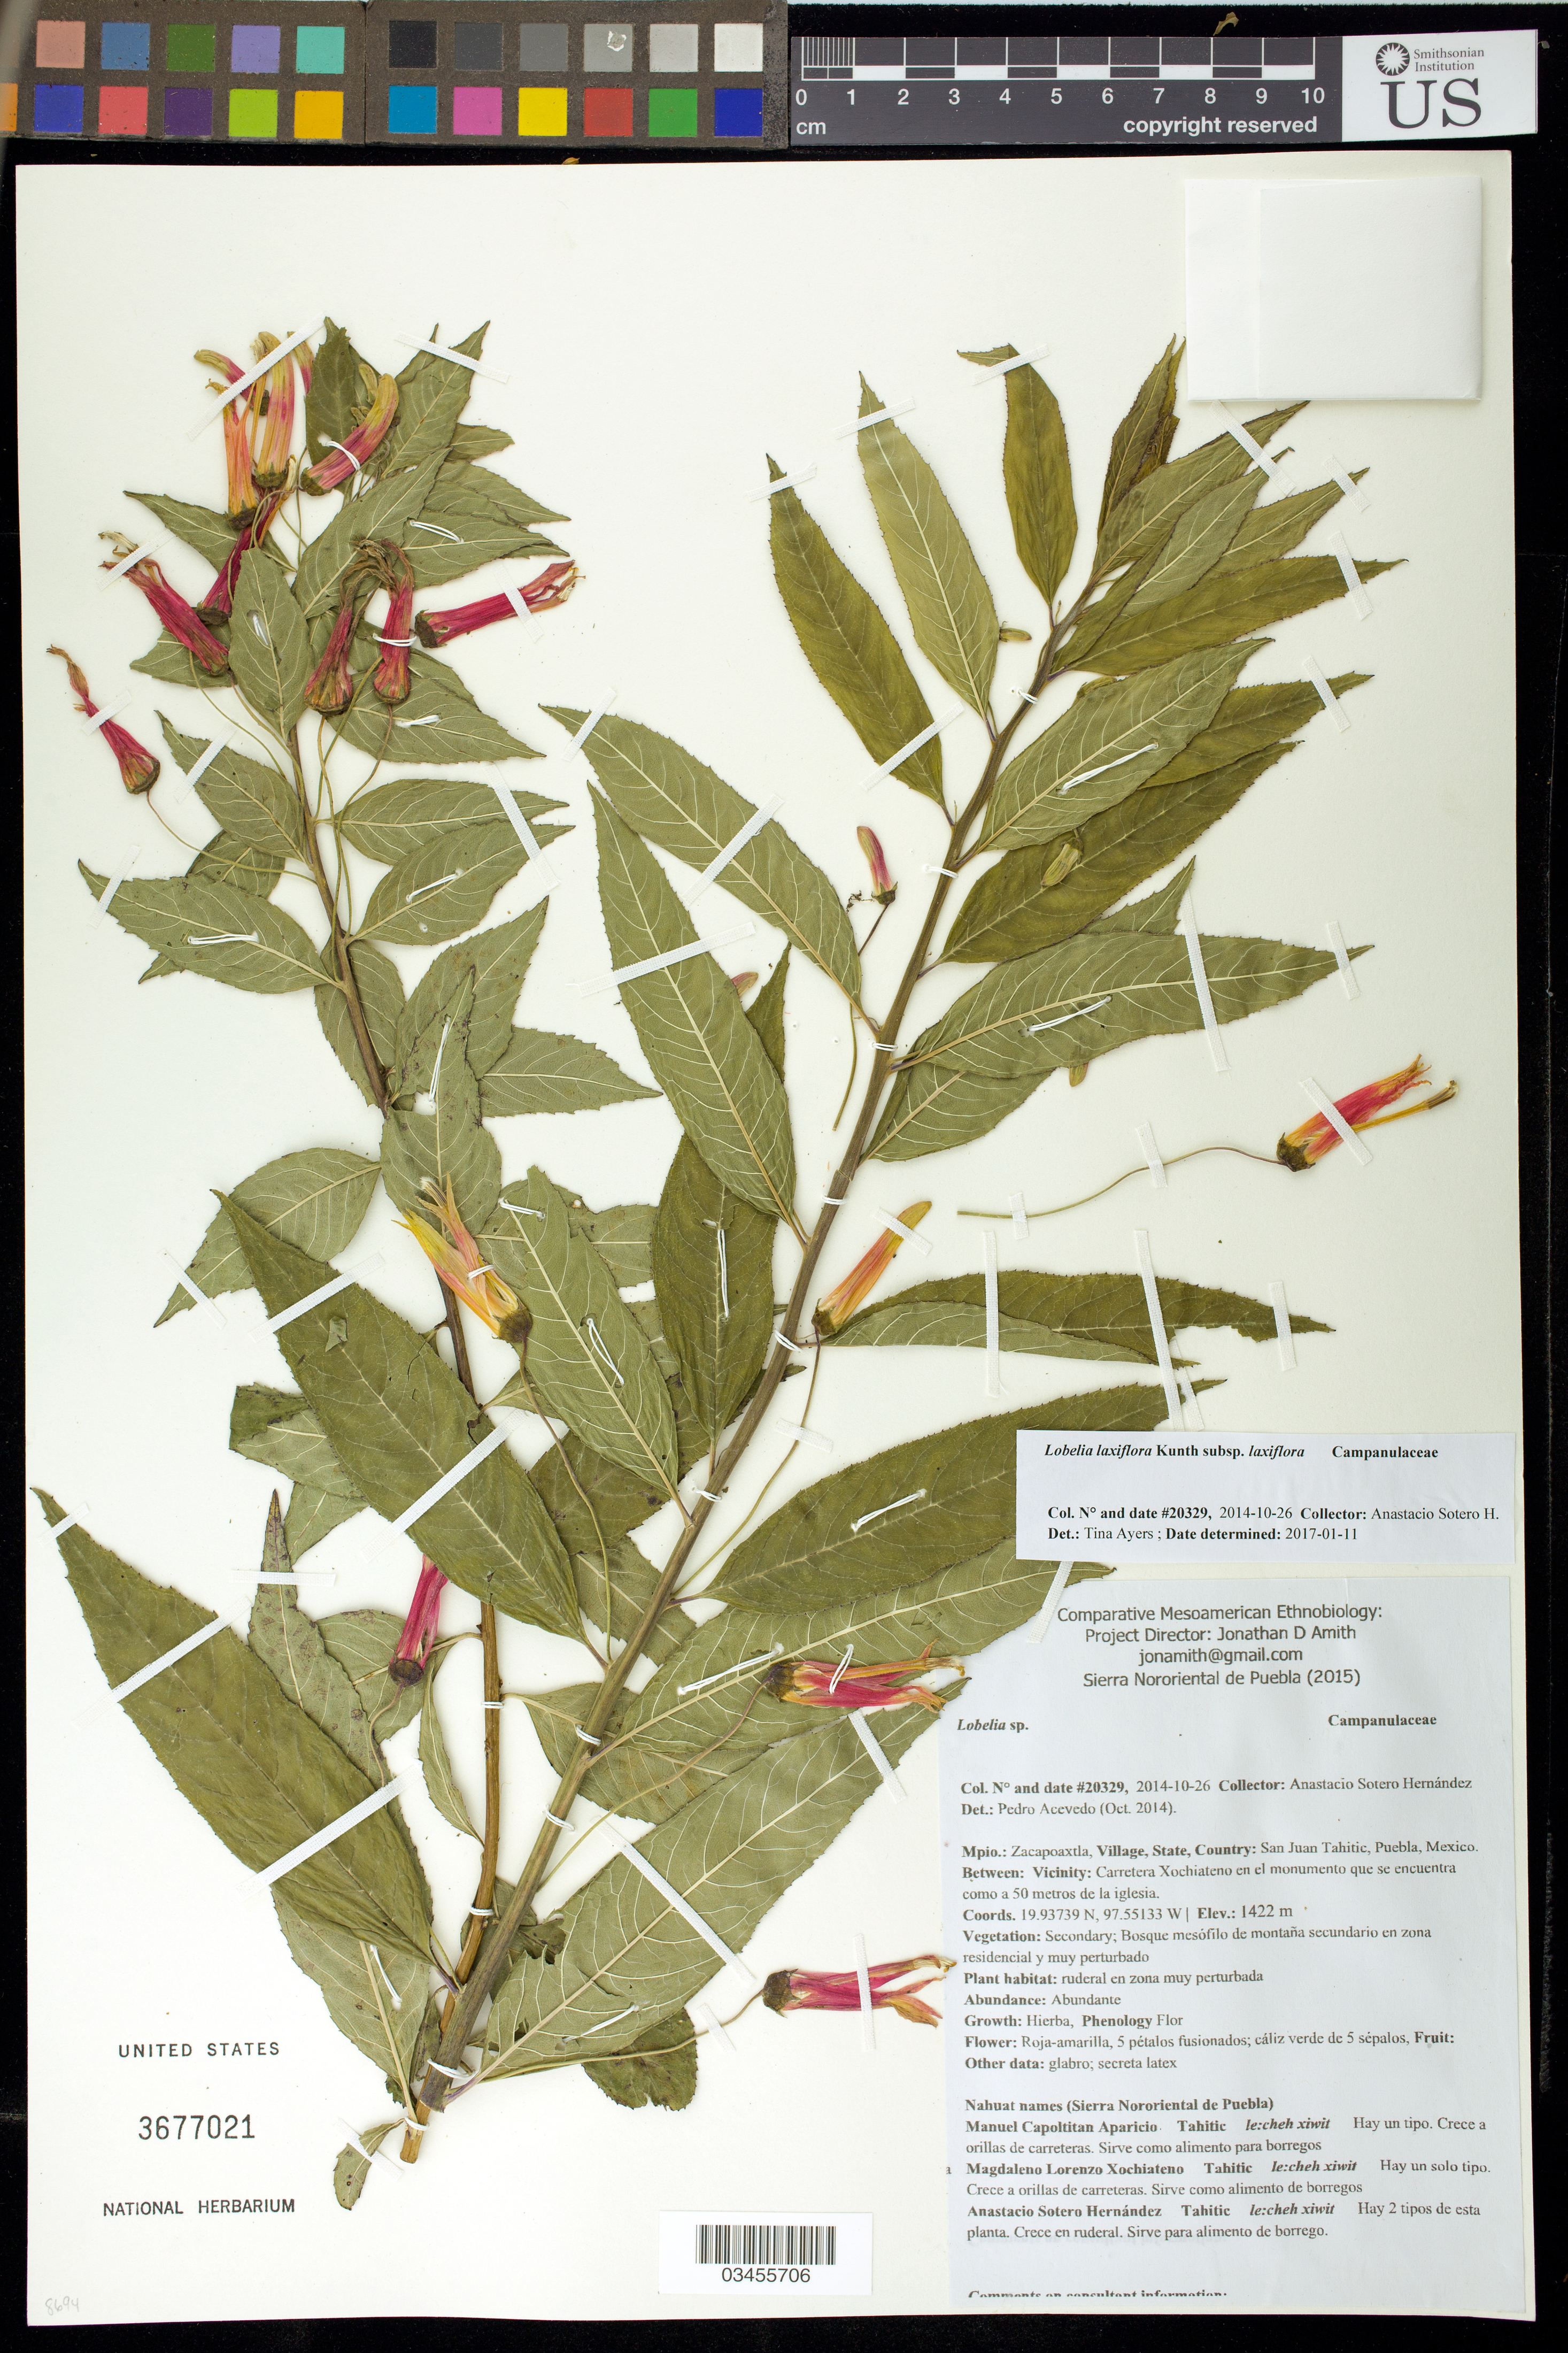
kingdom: Plantae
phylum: Tracheophyta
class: Magnoliopsida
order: Asterales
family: Campanulaceae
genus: Lobelia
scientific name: Lobelia laxiflora subsp. laxiflora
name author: Kunth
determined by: Ayers, Tina J.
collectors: Canek Ledesma C. & A. Sotero H.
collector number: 20329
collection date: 2014-10-26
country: México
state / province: Puebla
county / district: Zacapoaxtla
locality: PUEBLO: San Juan Tahitic; LOCALIDAD EXACTA: Carretera Xochiateno en el monumento que se encuentra como a 50 metros de la iglesia.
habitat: Bosque mesófilo de montaña secundario en zona residencial y muy perturbado; ruderal en zona muy perturbada.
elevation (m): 1422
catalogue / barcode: US 3677021